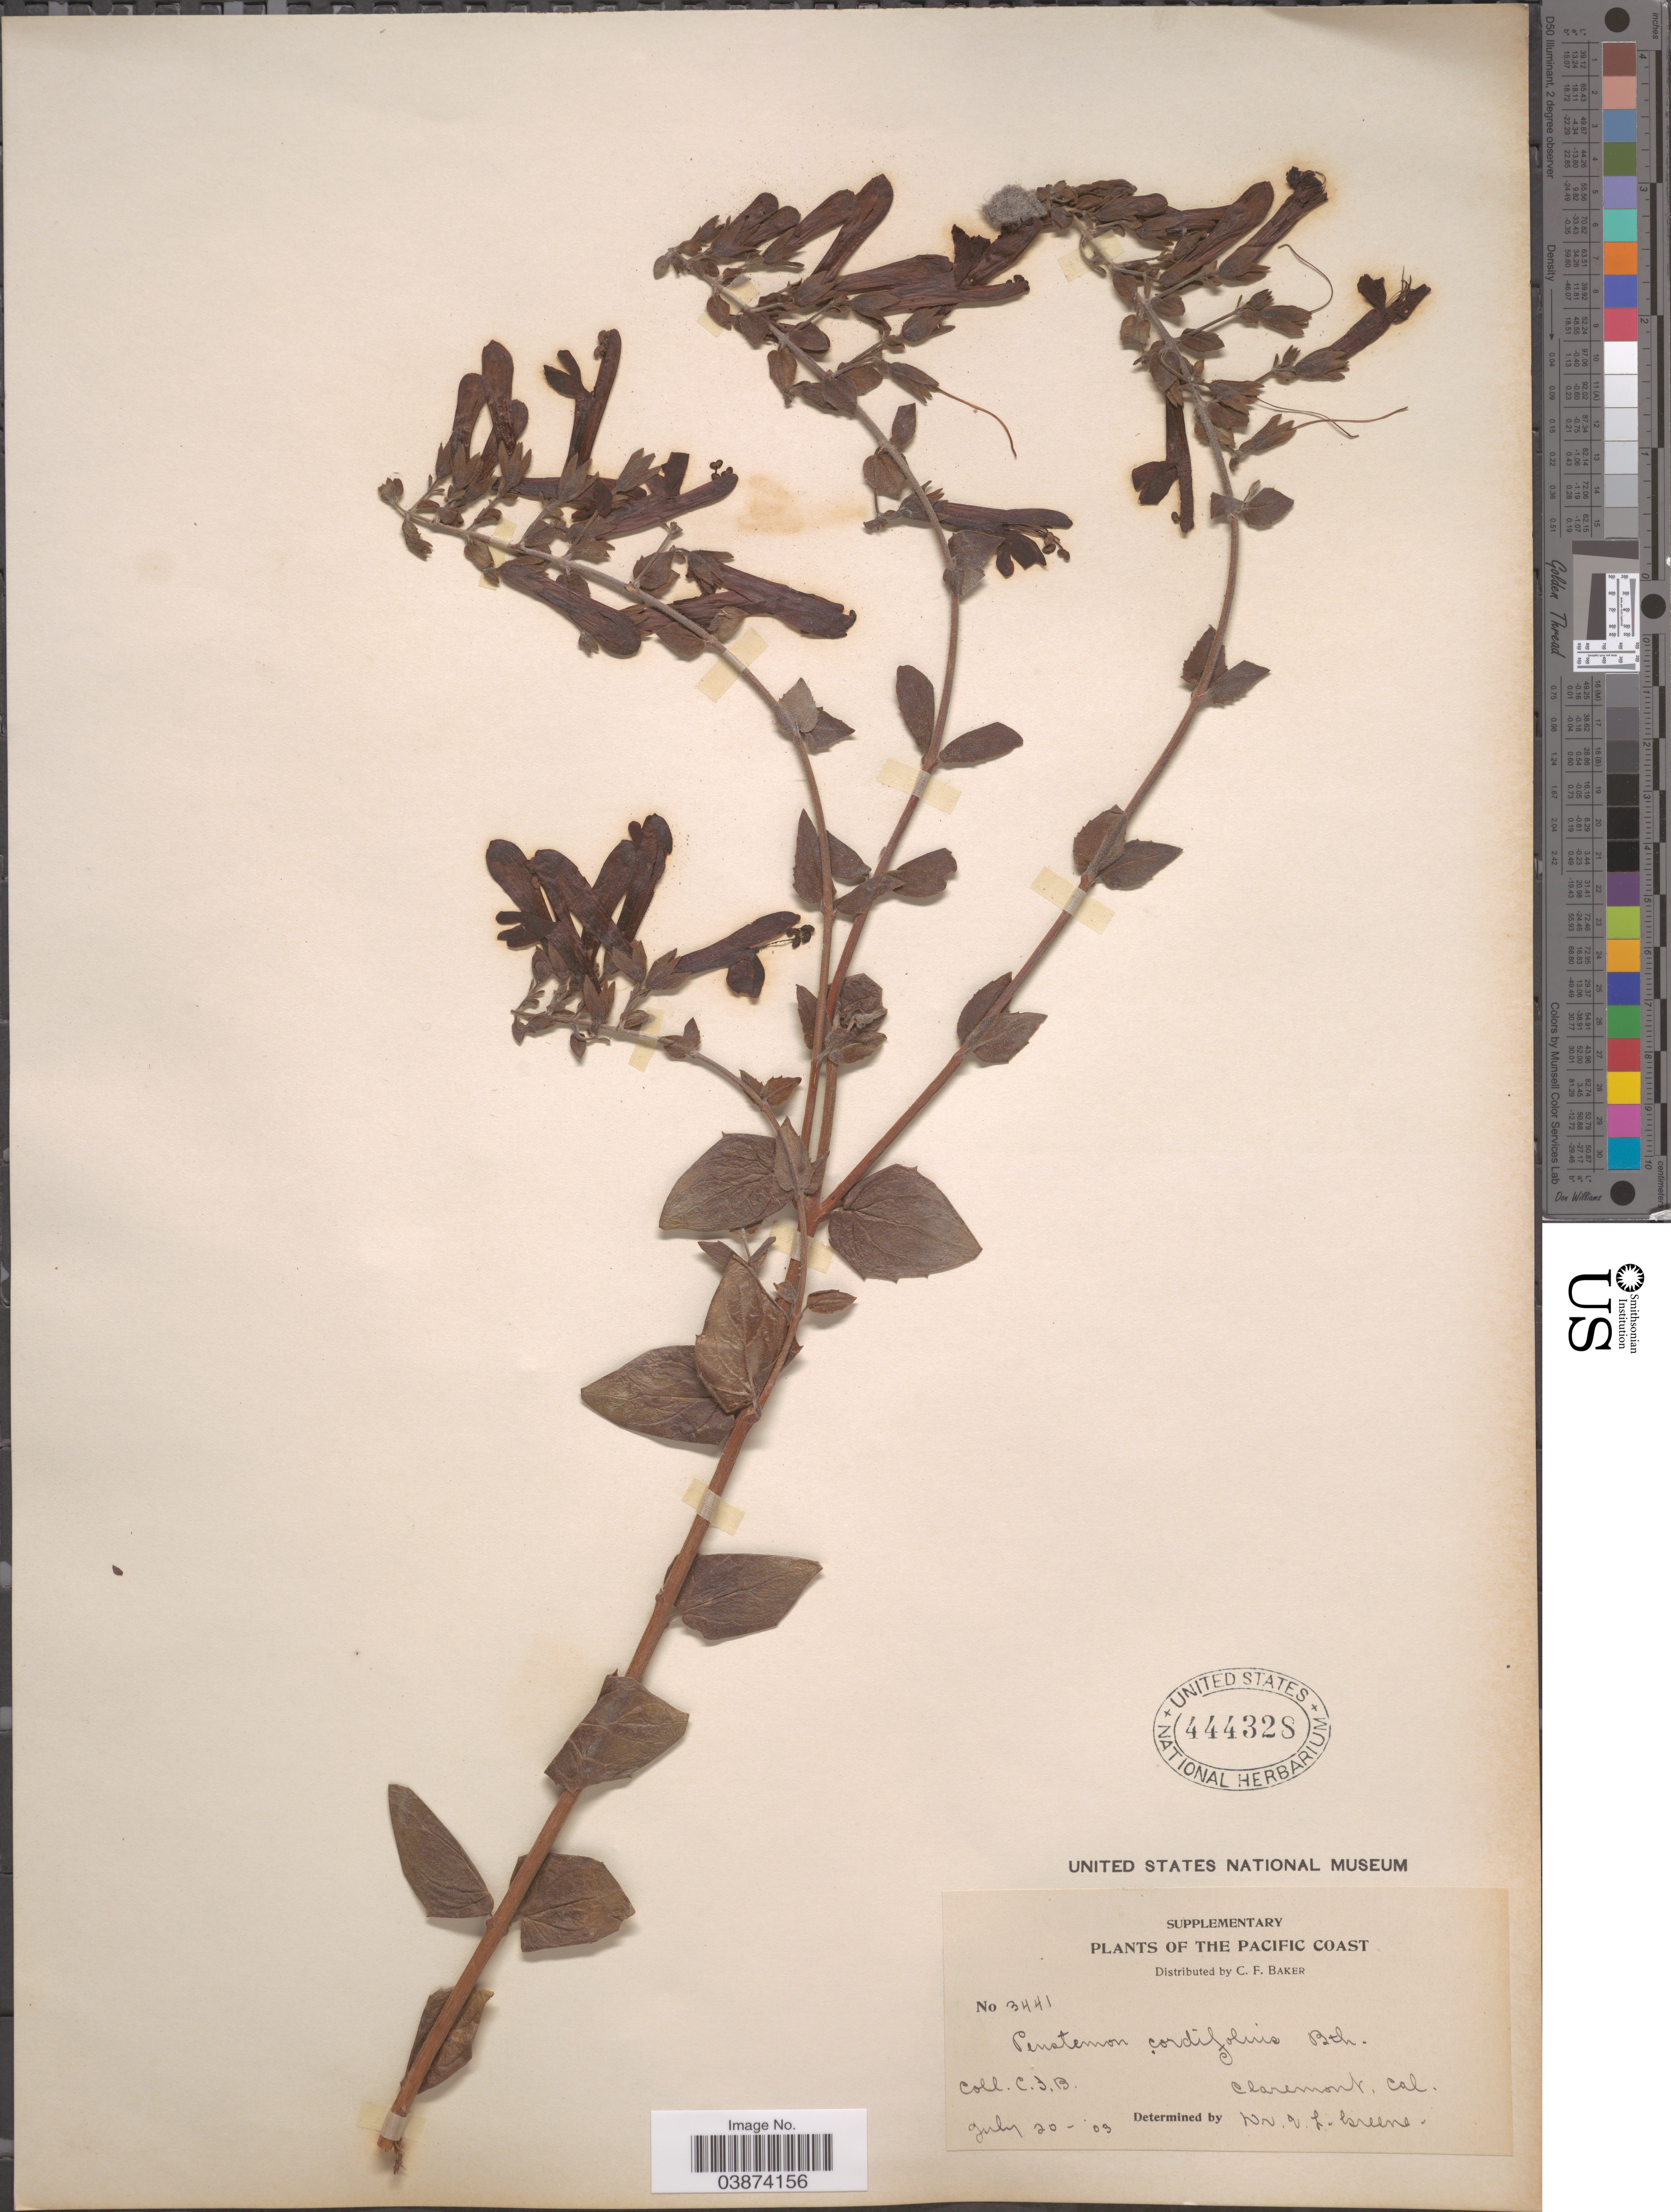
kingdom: Plantae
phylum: Tracheophyta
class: Magnoliopsida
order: Lamiales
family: Plantaginaceae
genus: Penstemon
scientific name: Penstemon cordifolius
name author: Benth.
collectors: C. F. Baker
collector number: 3441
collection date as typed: Transcribed d/m/y: 20/7/3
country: United States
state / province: California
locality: Pacific Coast. Claremont.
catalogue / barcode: US 444328